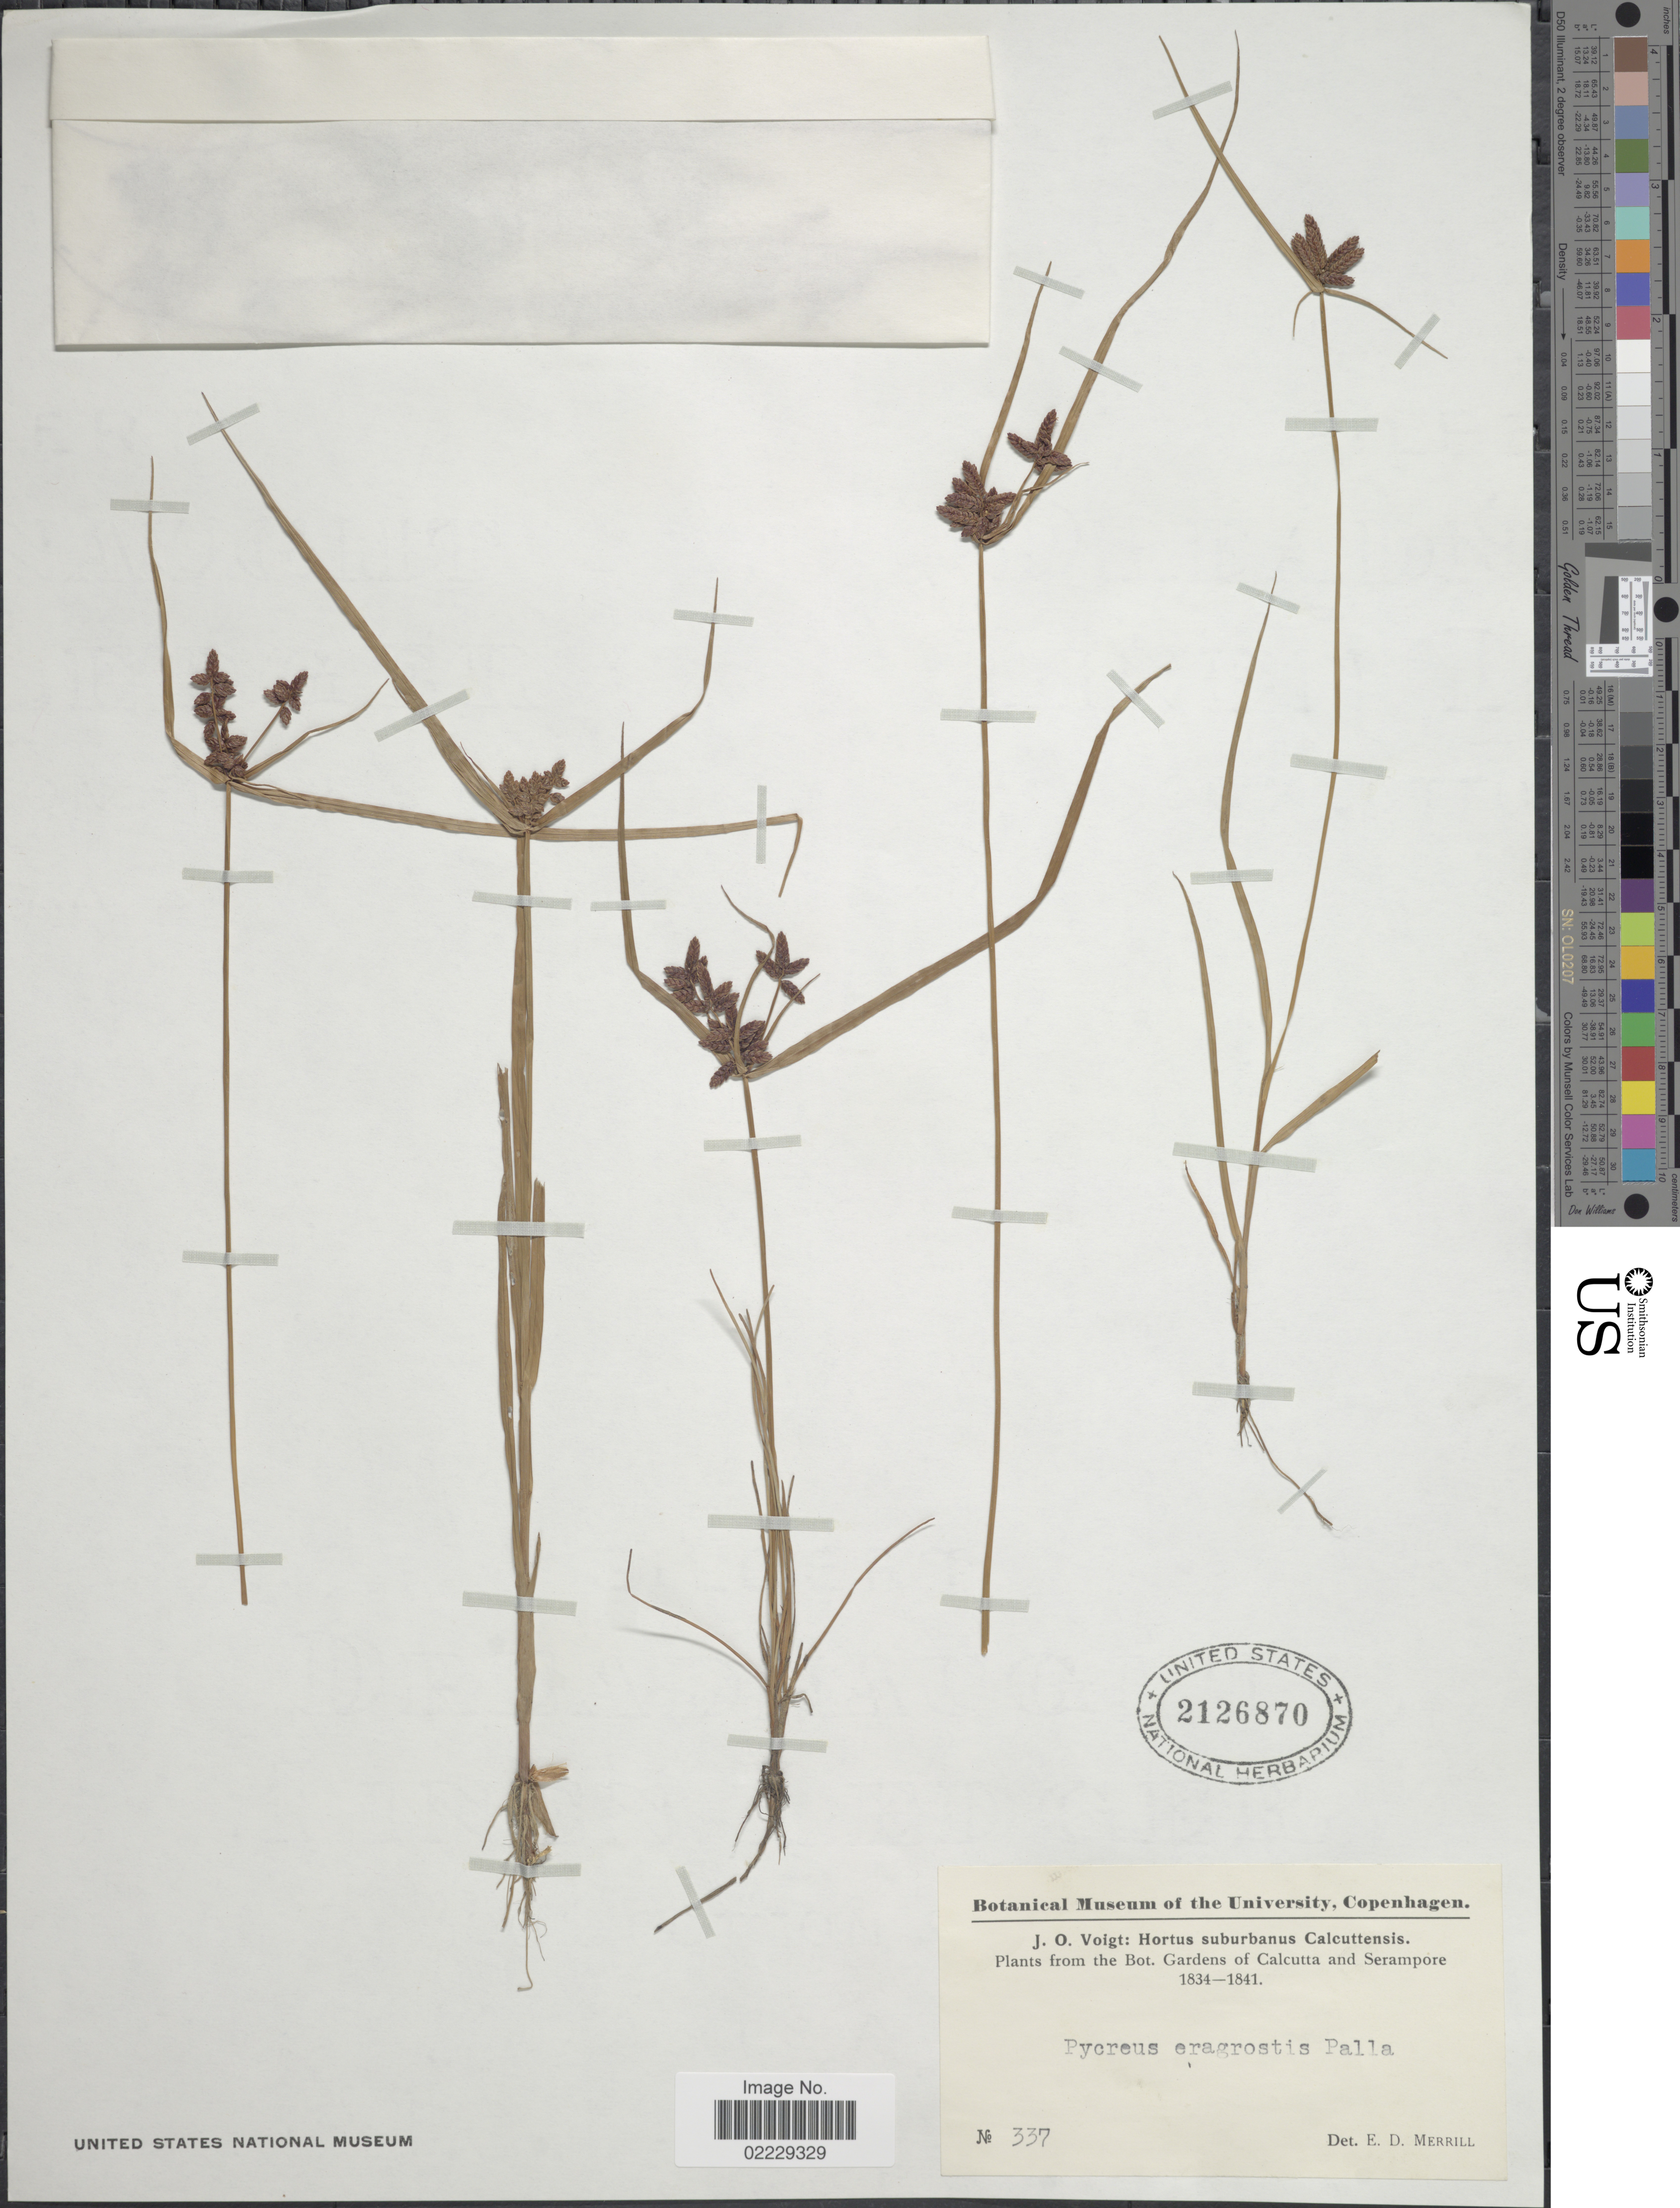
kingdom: Plantae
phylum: Tracheophyta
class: Liliopsida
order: Poales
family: Cyperaceae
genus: Cyperus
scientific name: Cyperus sanguinolentus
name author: Vahl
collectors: J. O. Voigt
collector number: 337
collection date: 1834/1841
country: India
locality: Bot. Gardens of Calcutta and Serampore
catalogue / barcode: US 2126870